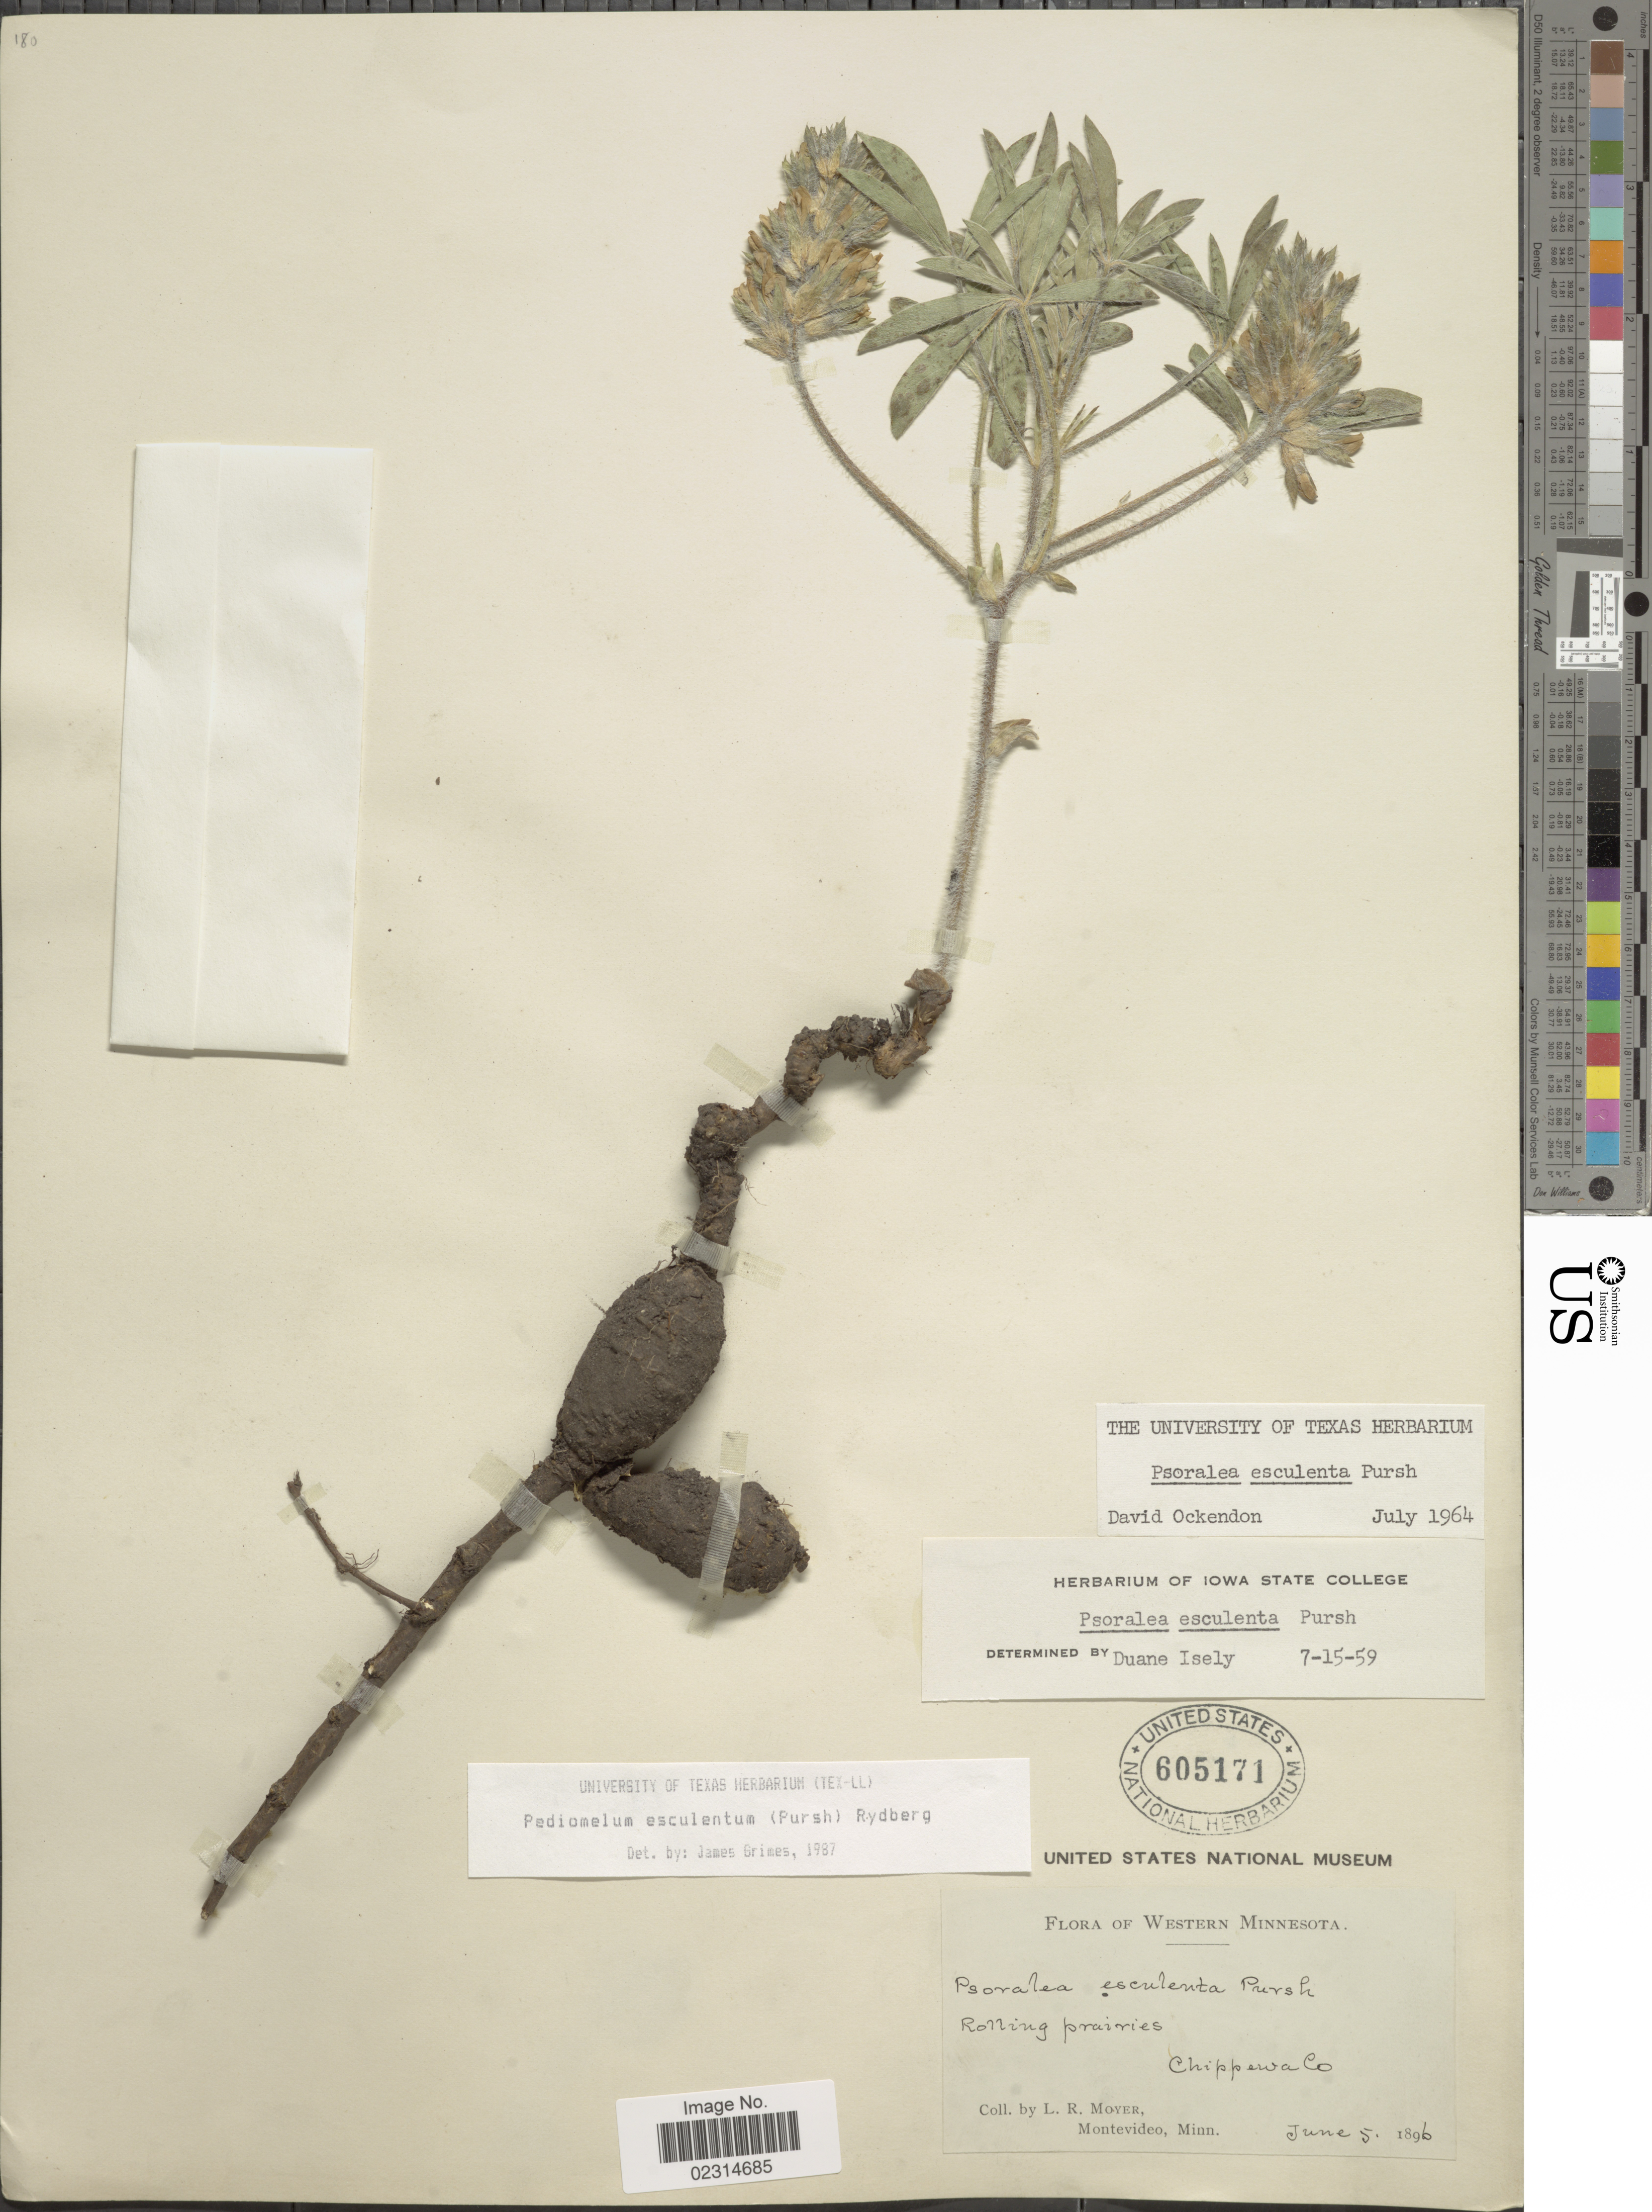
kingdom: Plantae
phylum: Tracheophyta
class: Magnoliopsida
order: Fabales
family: Fabaceae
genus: Pediomelum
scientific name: Pediomelum esculentum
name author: (Pursh) Rydb.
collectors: L. Moyer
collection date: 1896-06-05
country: United States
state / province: Minnesota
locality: Western Minnesota, Rolling prairies, Chippewa Co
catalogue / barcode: US 605171